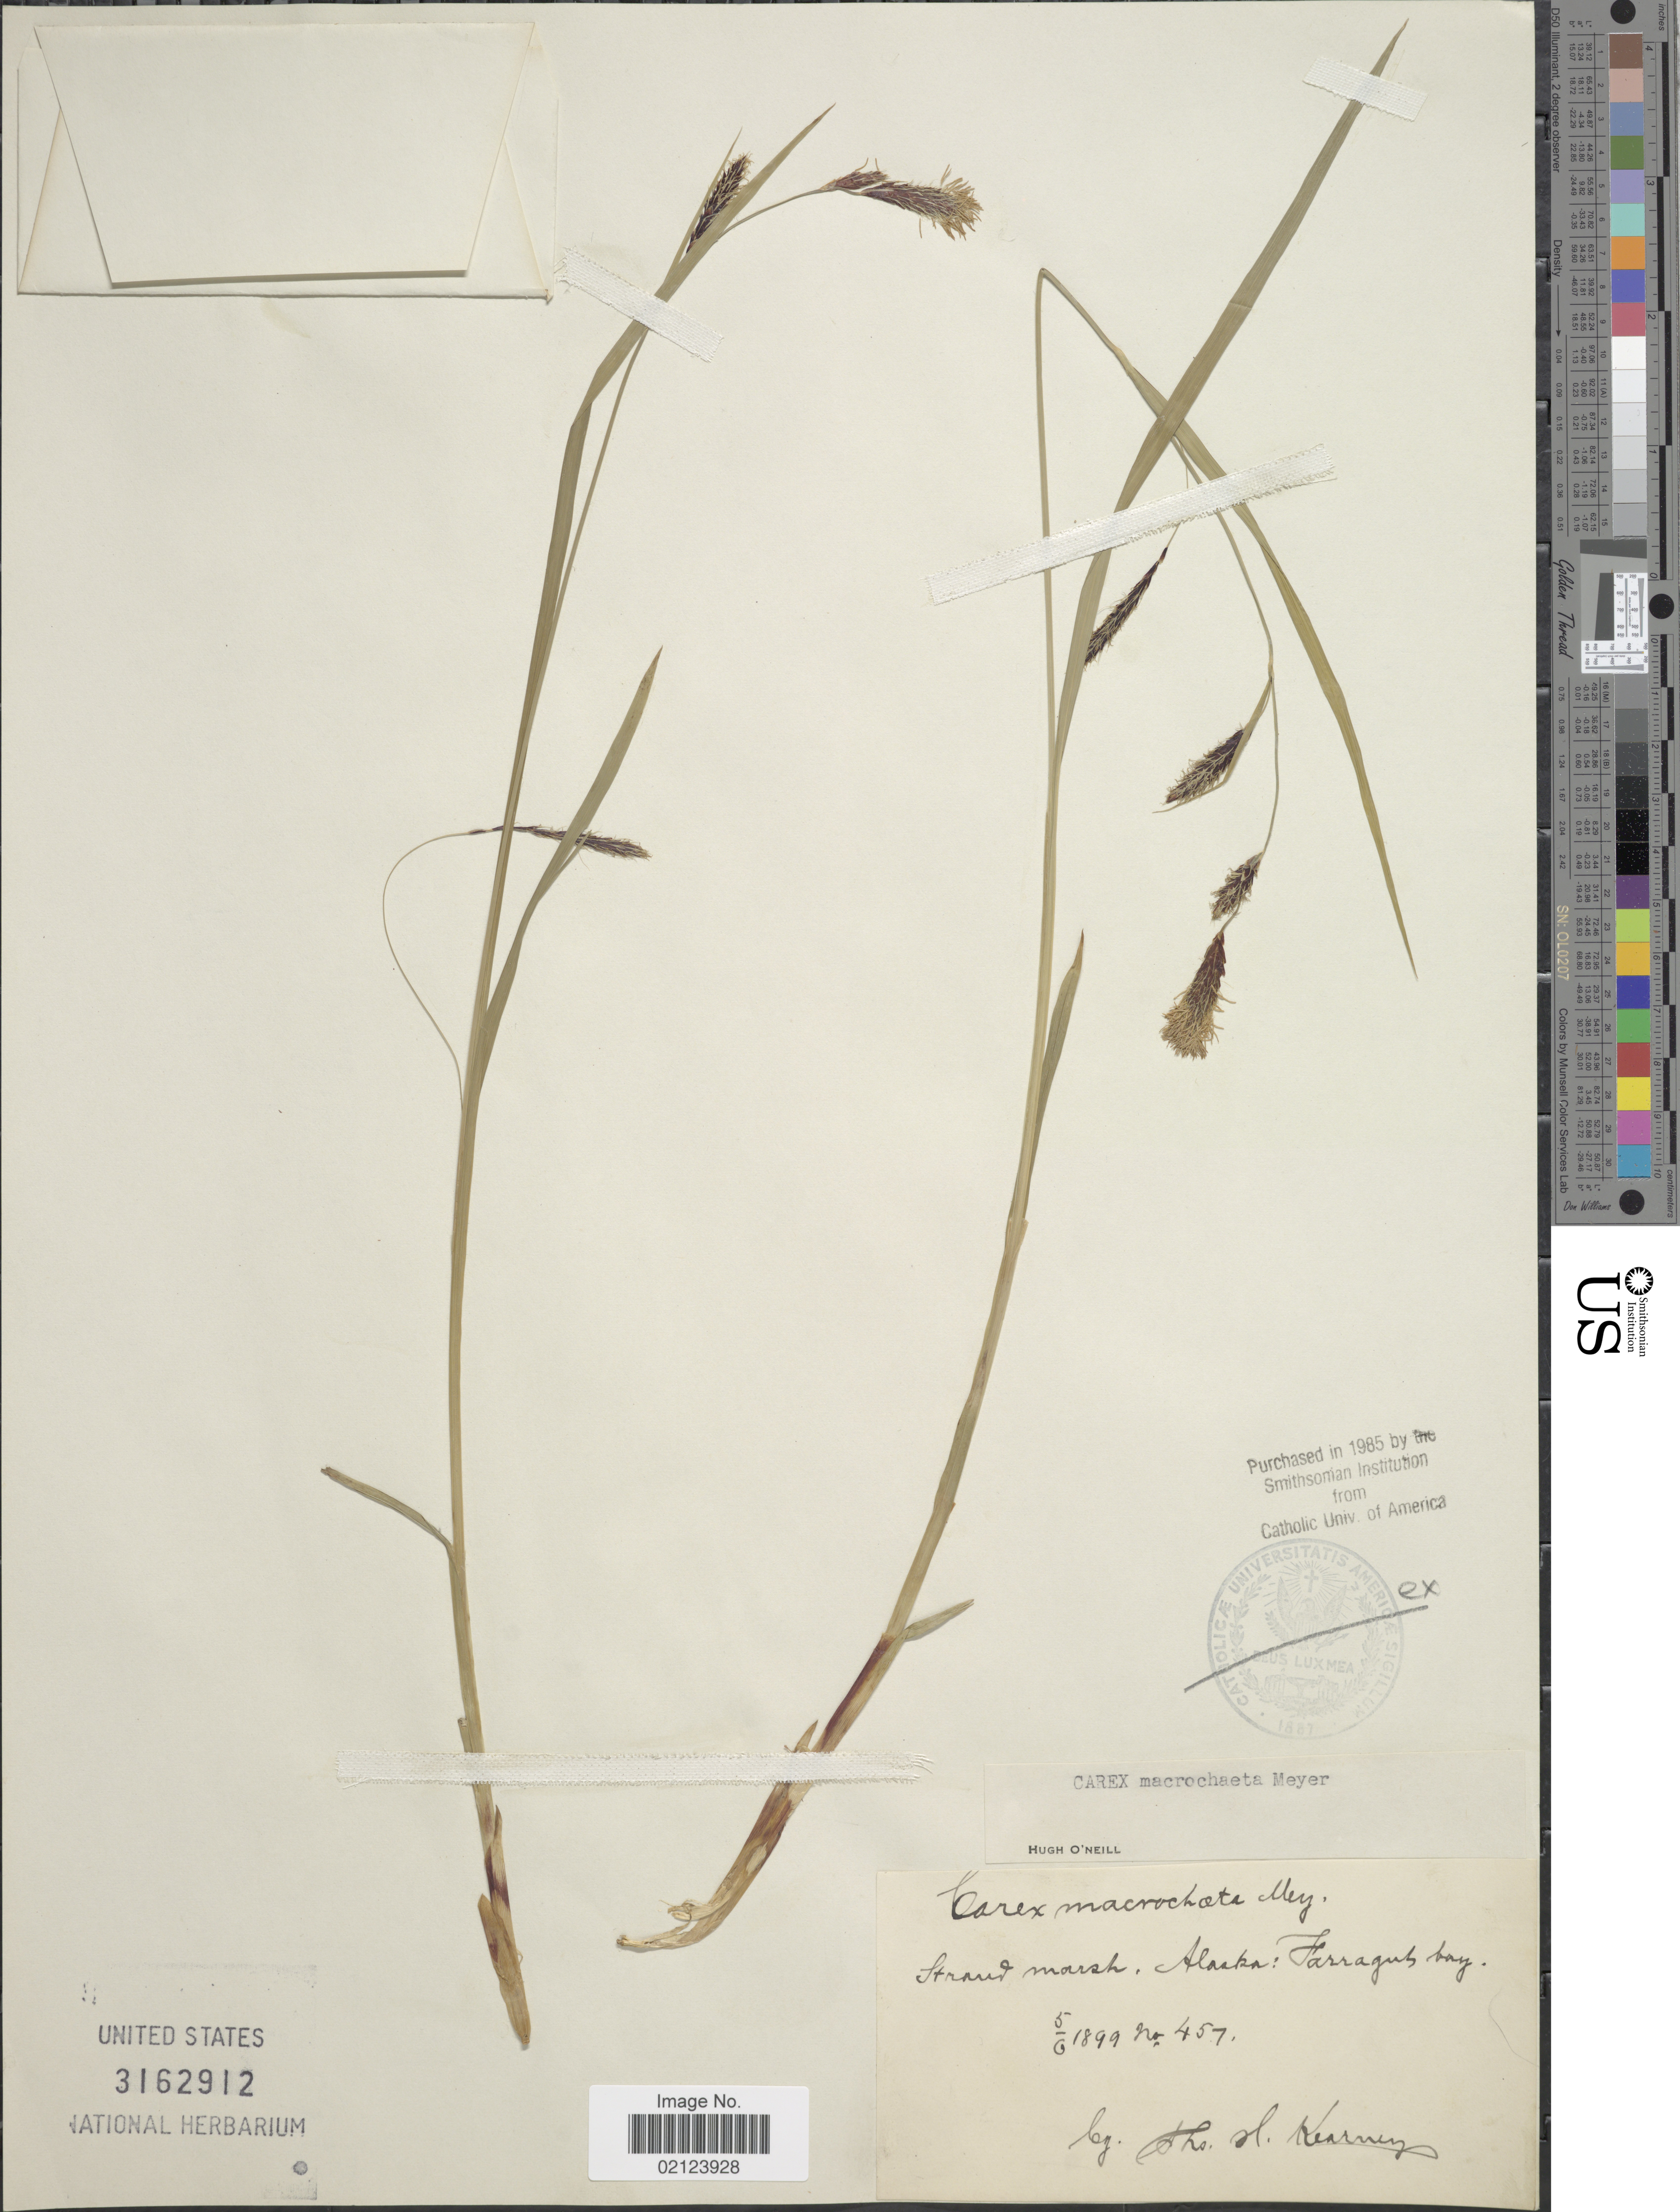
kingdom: Plantae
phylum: Tracheophyta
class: Liliopsida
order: Poales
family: Cyperaceae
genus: Carex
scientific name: Carex macrochaeta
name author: C.A. Mey.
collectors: T. H. Kearney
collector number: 457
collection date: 1899-06-05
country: United States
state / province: Alaska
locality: Farragut Bay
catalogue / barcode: US 3162912